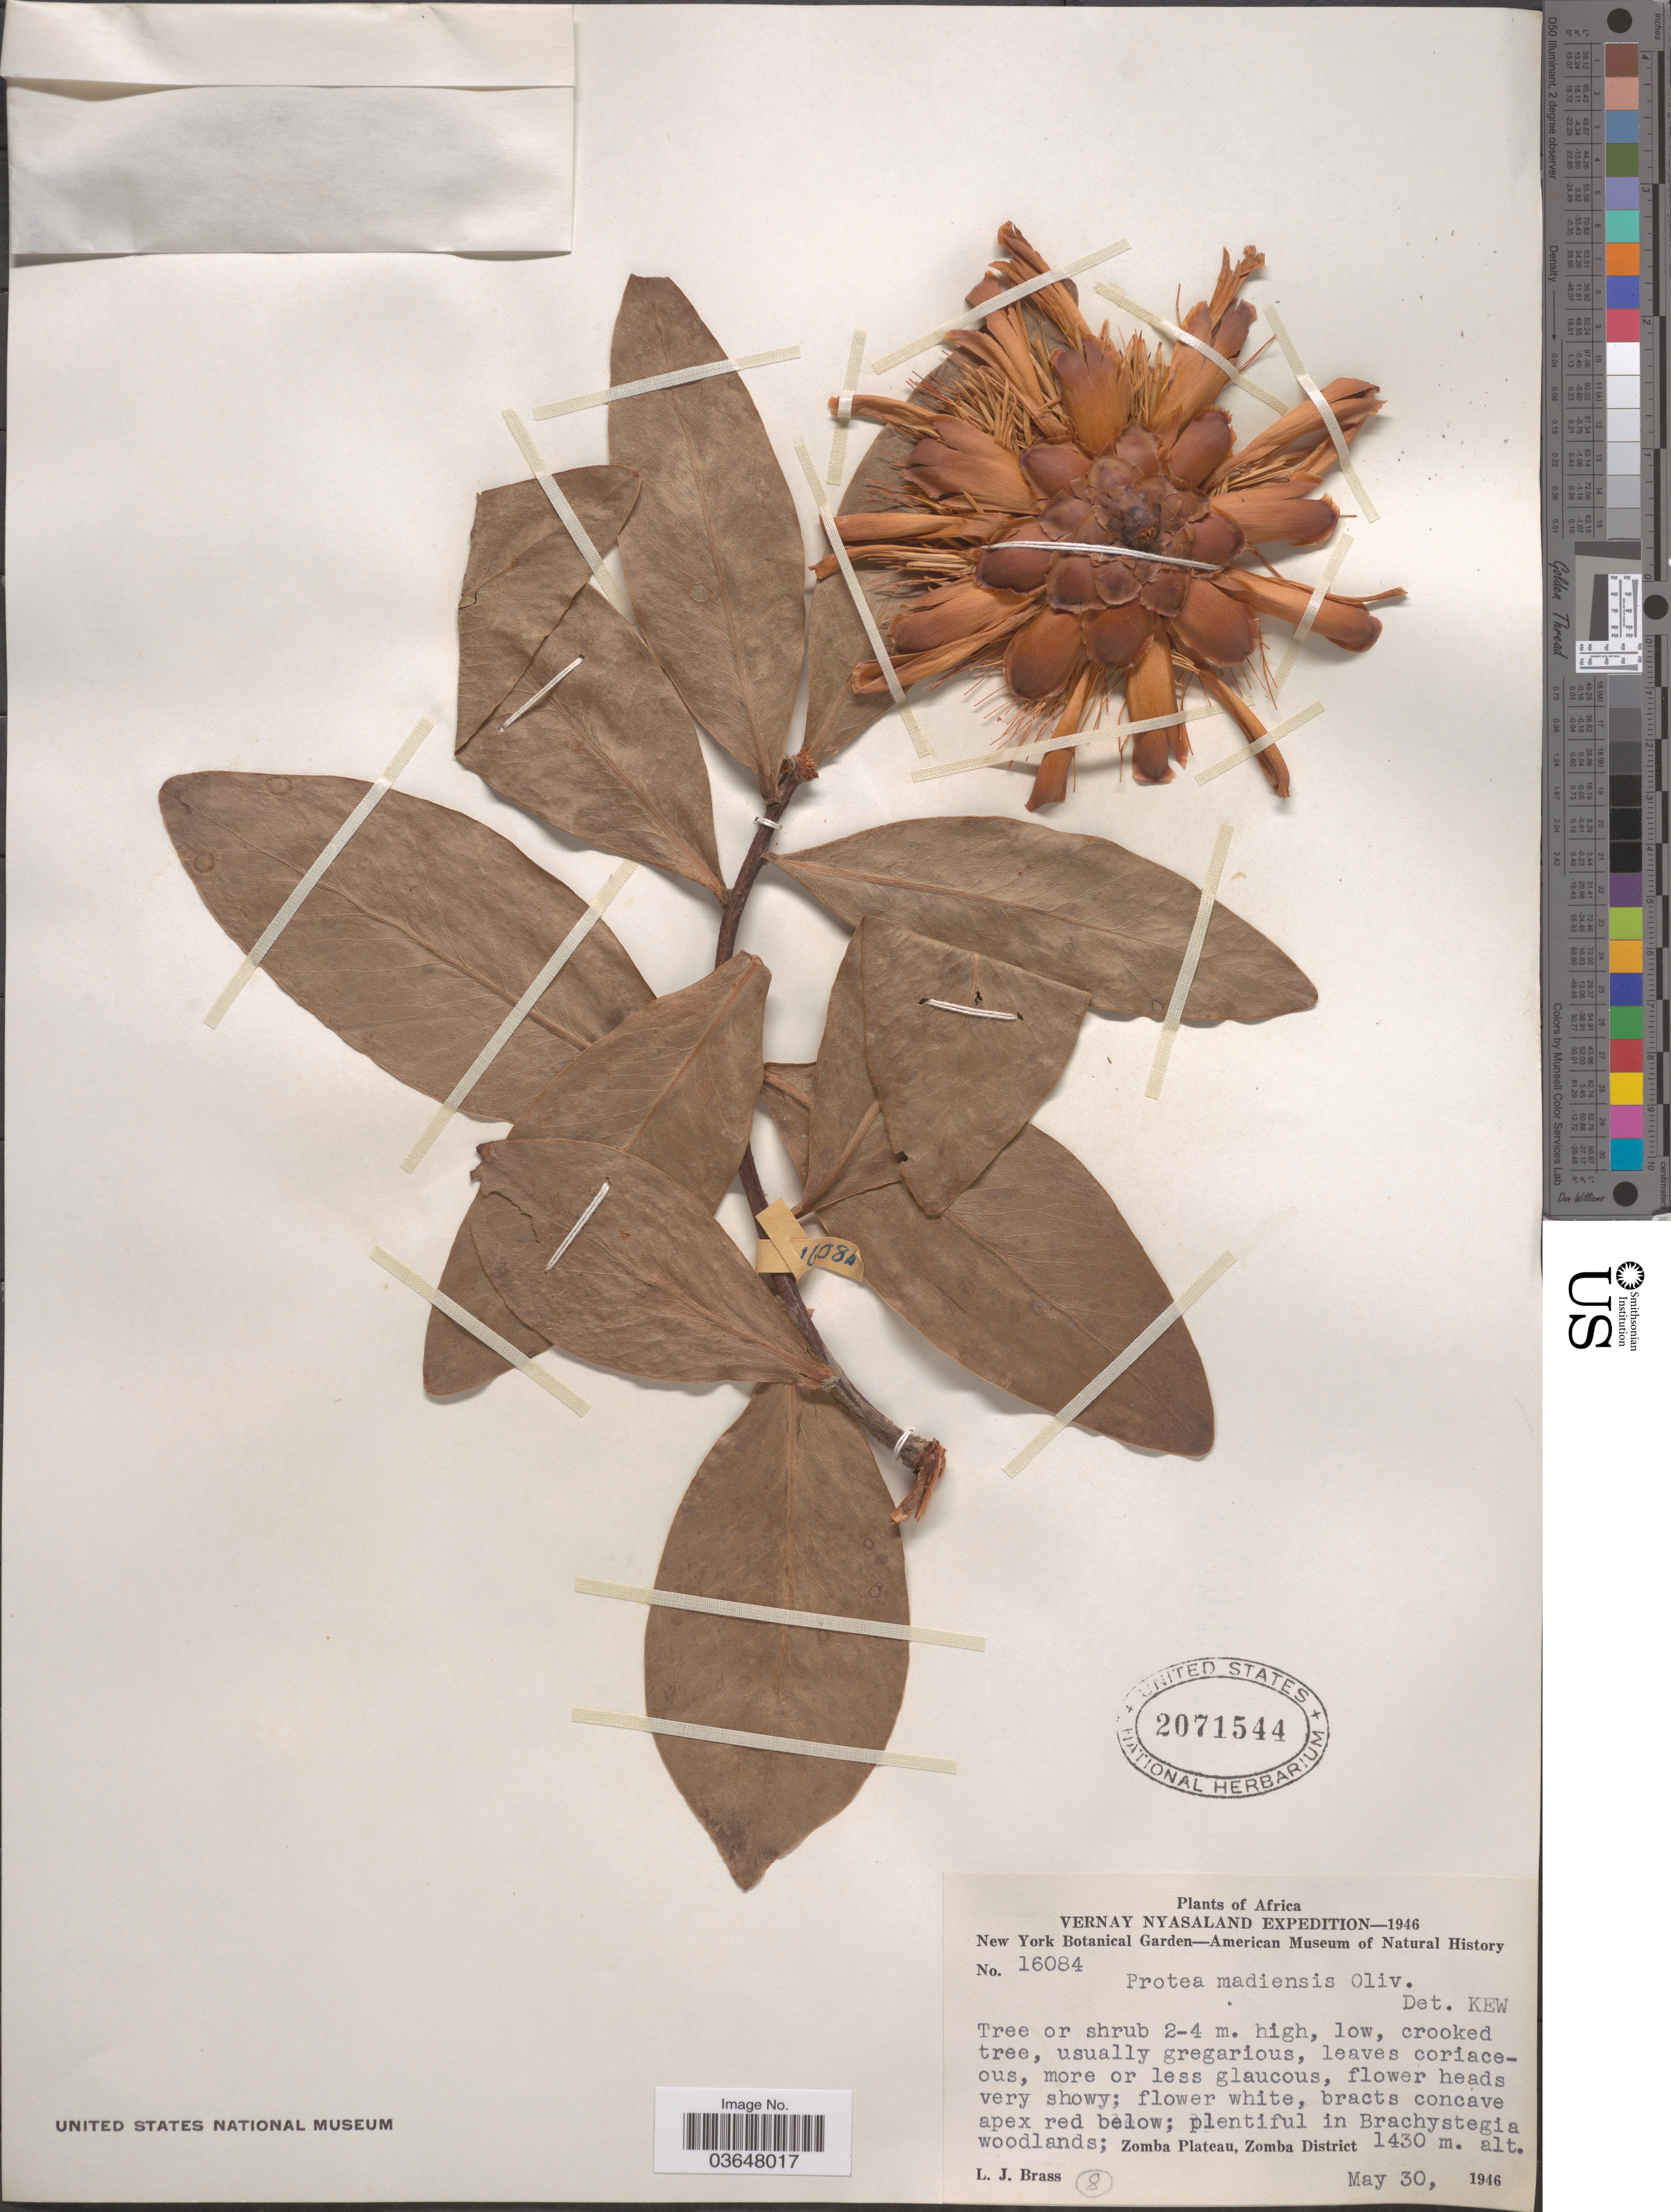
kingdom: Plantae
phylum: Tracheophyta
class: Magnoliopsida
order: Proteales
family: Proteaceae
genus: Protea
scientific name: Protea madiensis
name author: Oliv.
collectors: L. J. Brass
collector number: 16084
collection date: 1946-05-30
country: Malawi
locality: Vernay Nyasaland. Zomba Plateau, Zomba District.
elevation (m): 1430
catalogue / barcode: US 2071544